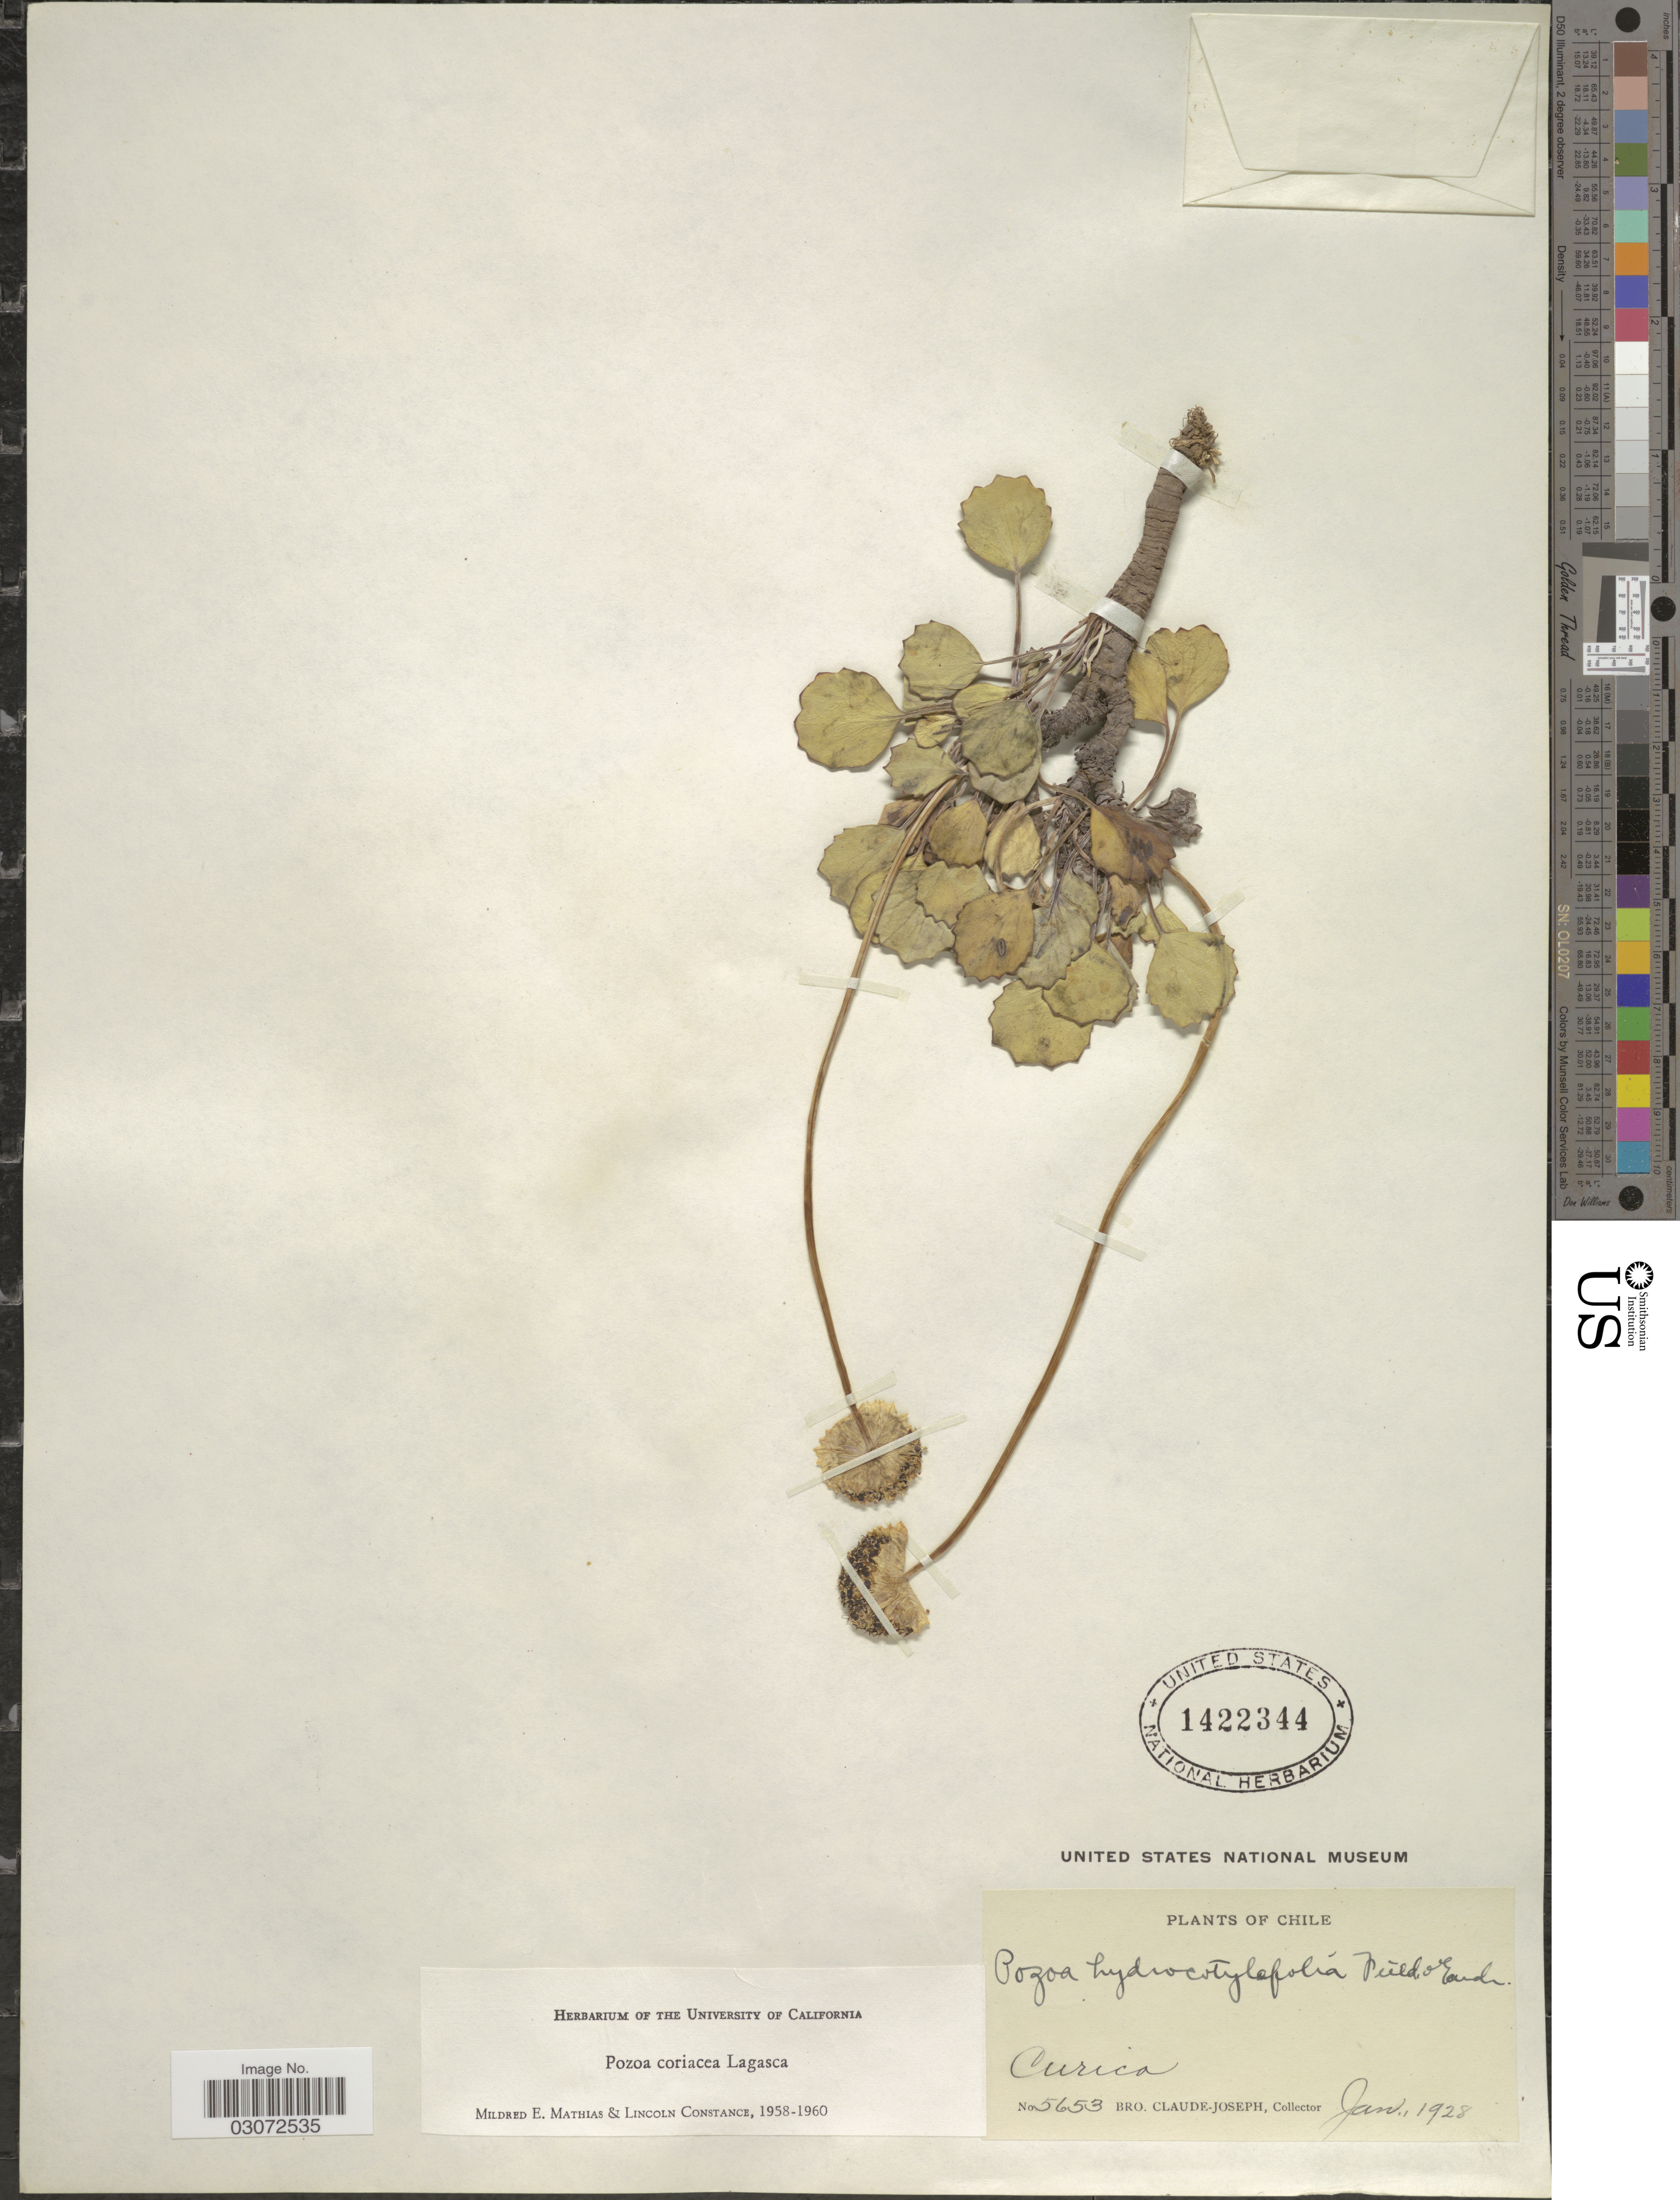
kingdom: Plantae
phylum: Tracheophyta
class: Magnoliopsida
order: Apiales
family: Apiaceae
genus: Pozoa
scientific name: Pozoa coriacea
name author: Lag.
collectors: Bro. Claude-Joseph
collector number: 5653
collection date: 1928-01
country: Chile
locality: Curica.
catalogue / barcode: US 1422344